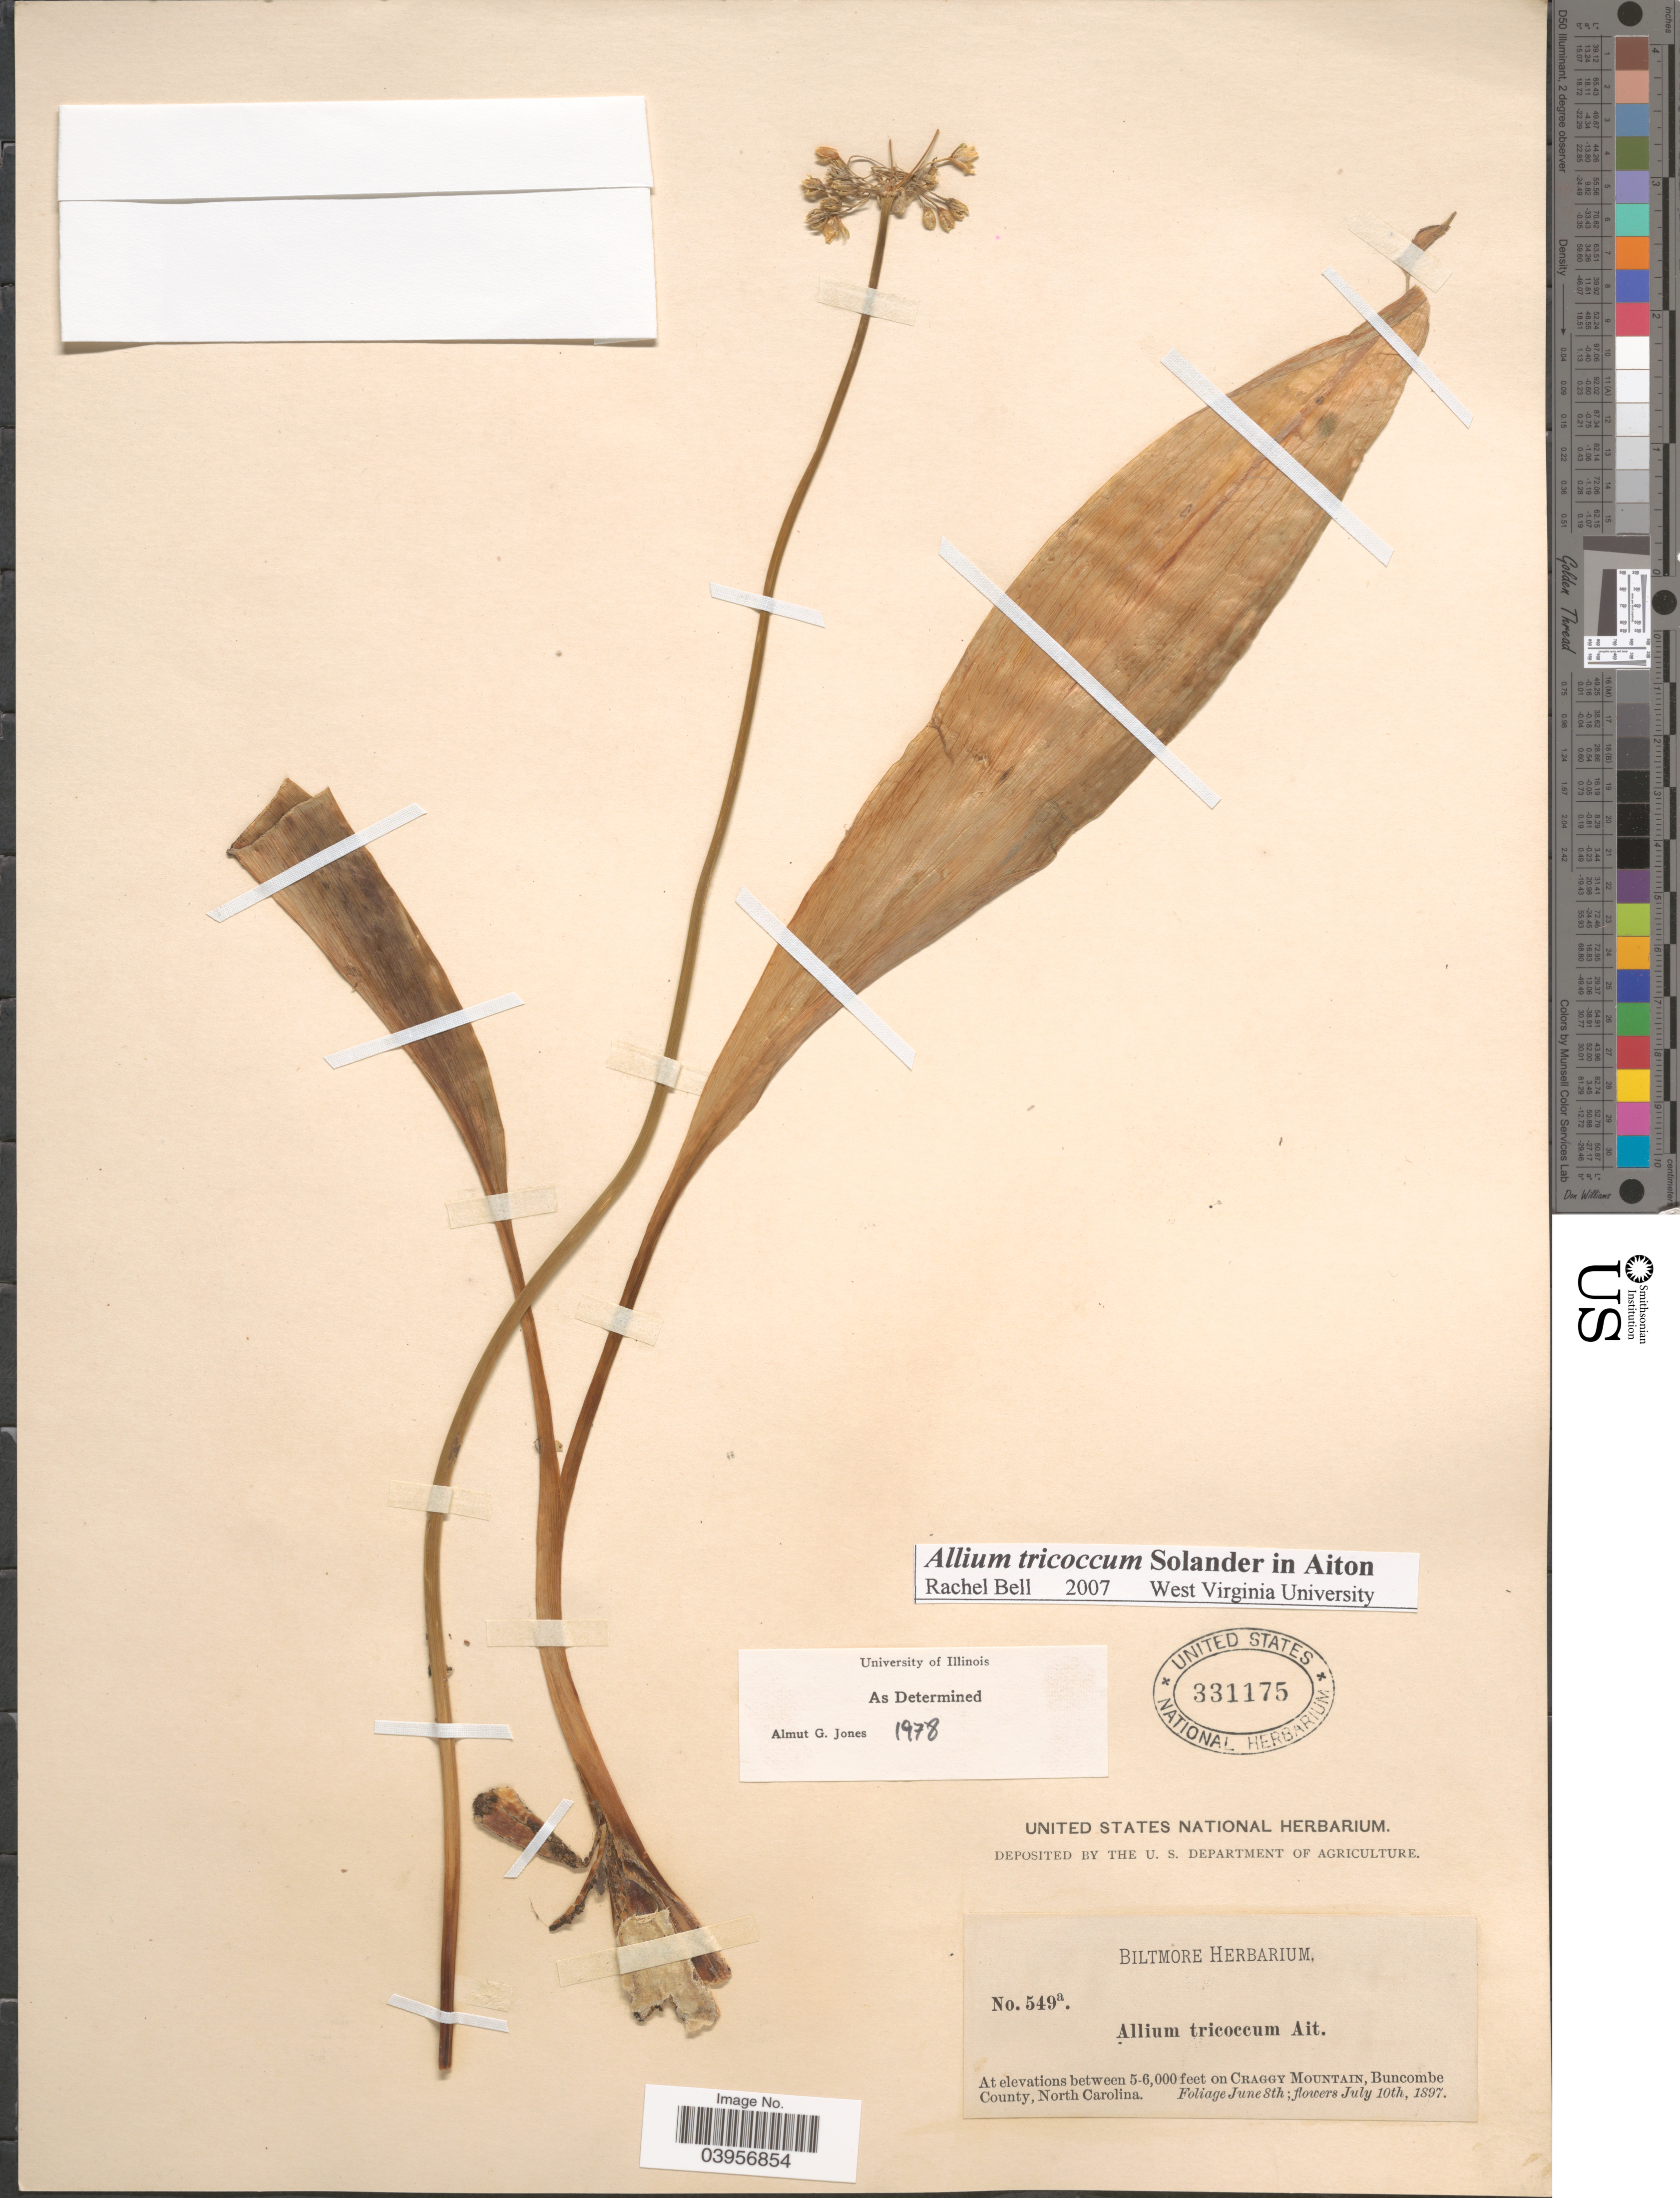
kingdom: Plantae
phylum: Tracheophyta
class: Liliopsida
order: Asparagales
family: Amaryllidaceae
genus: Allium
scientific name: Allium tricoccum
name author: Aiton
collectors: ex herb. Biltmore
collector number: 549a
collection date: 1897-06-08/1897-07-10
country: United States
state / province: North Carolina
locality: On Craggy Mountains, Buncombe County.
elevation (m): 1524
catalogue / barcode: US 331175